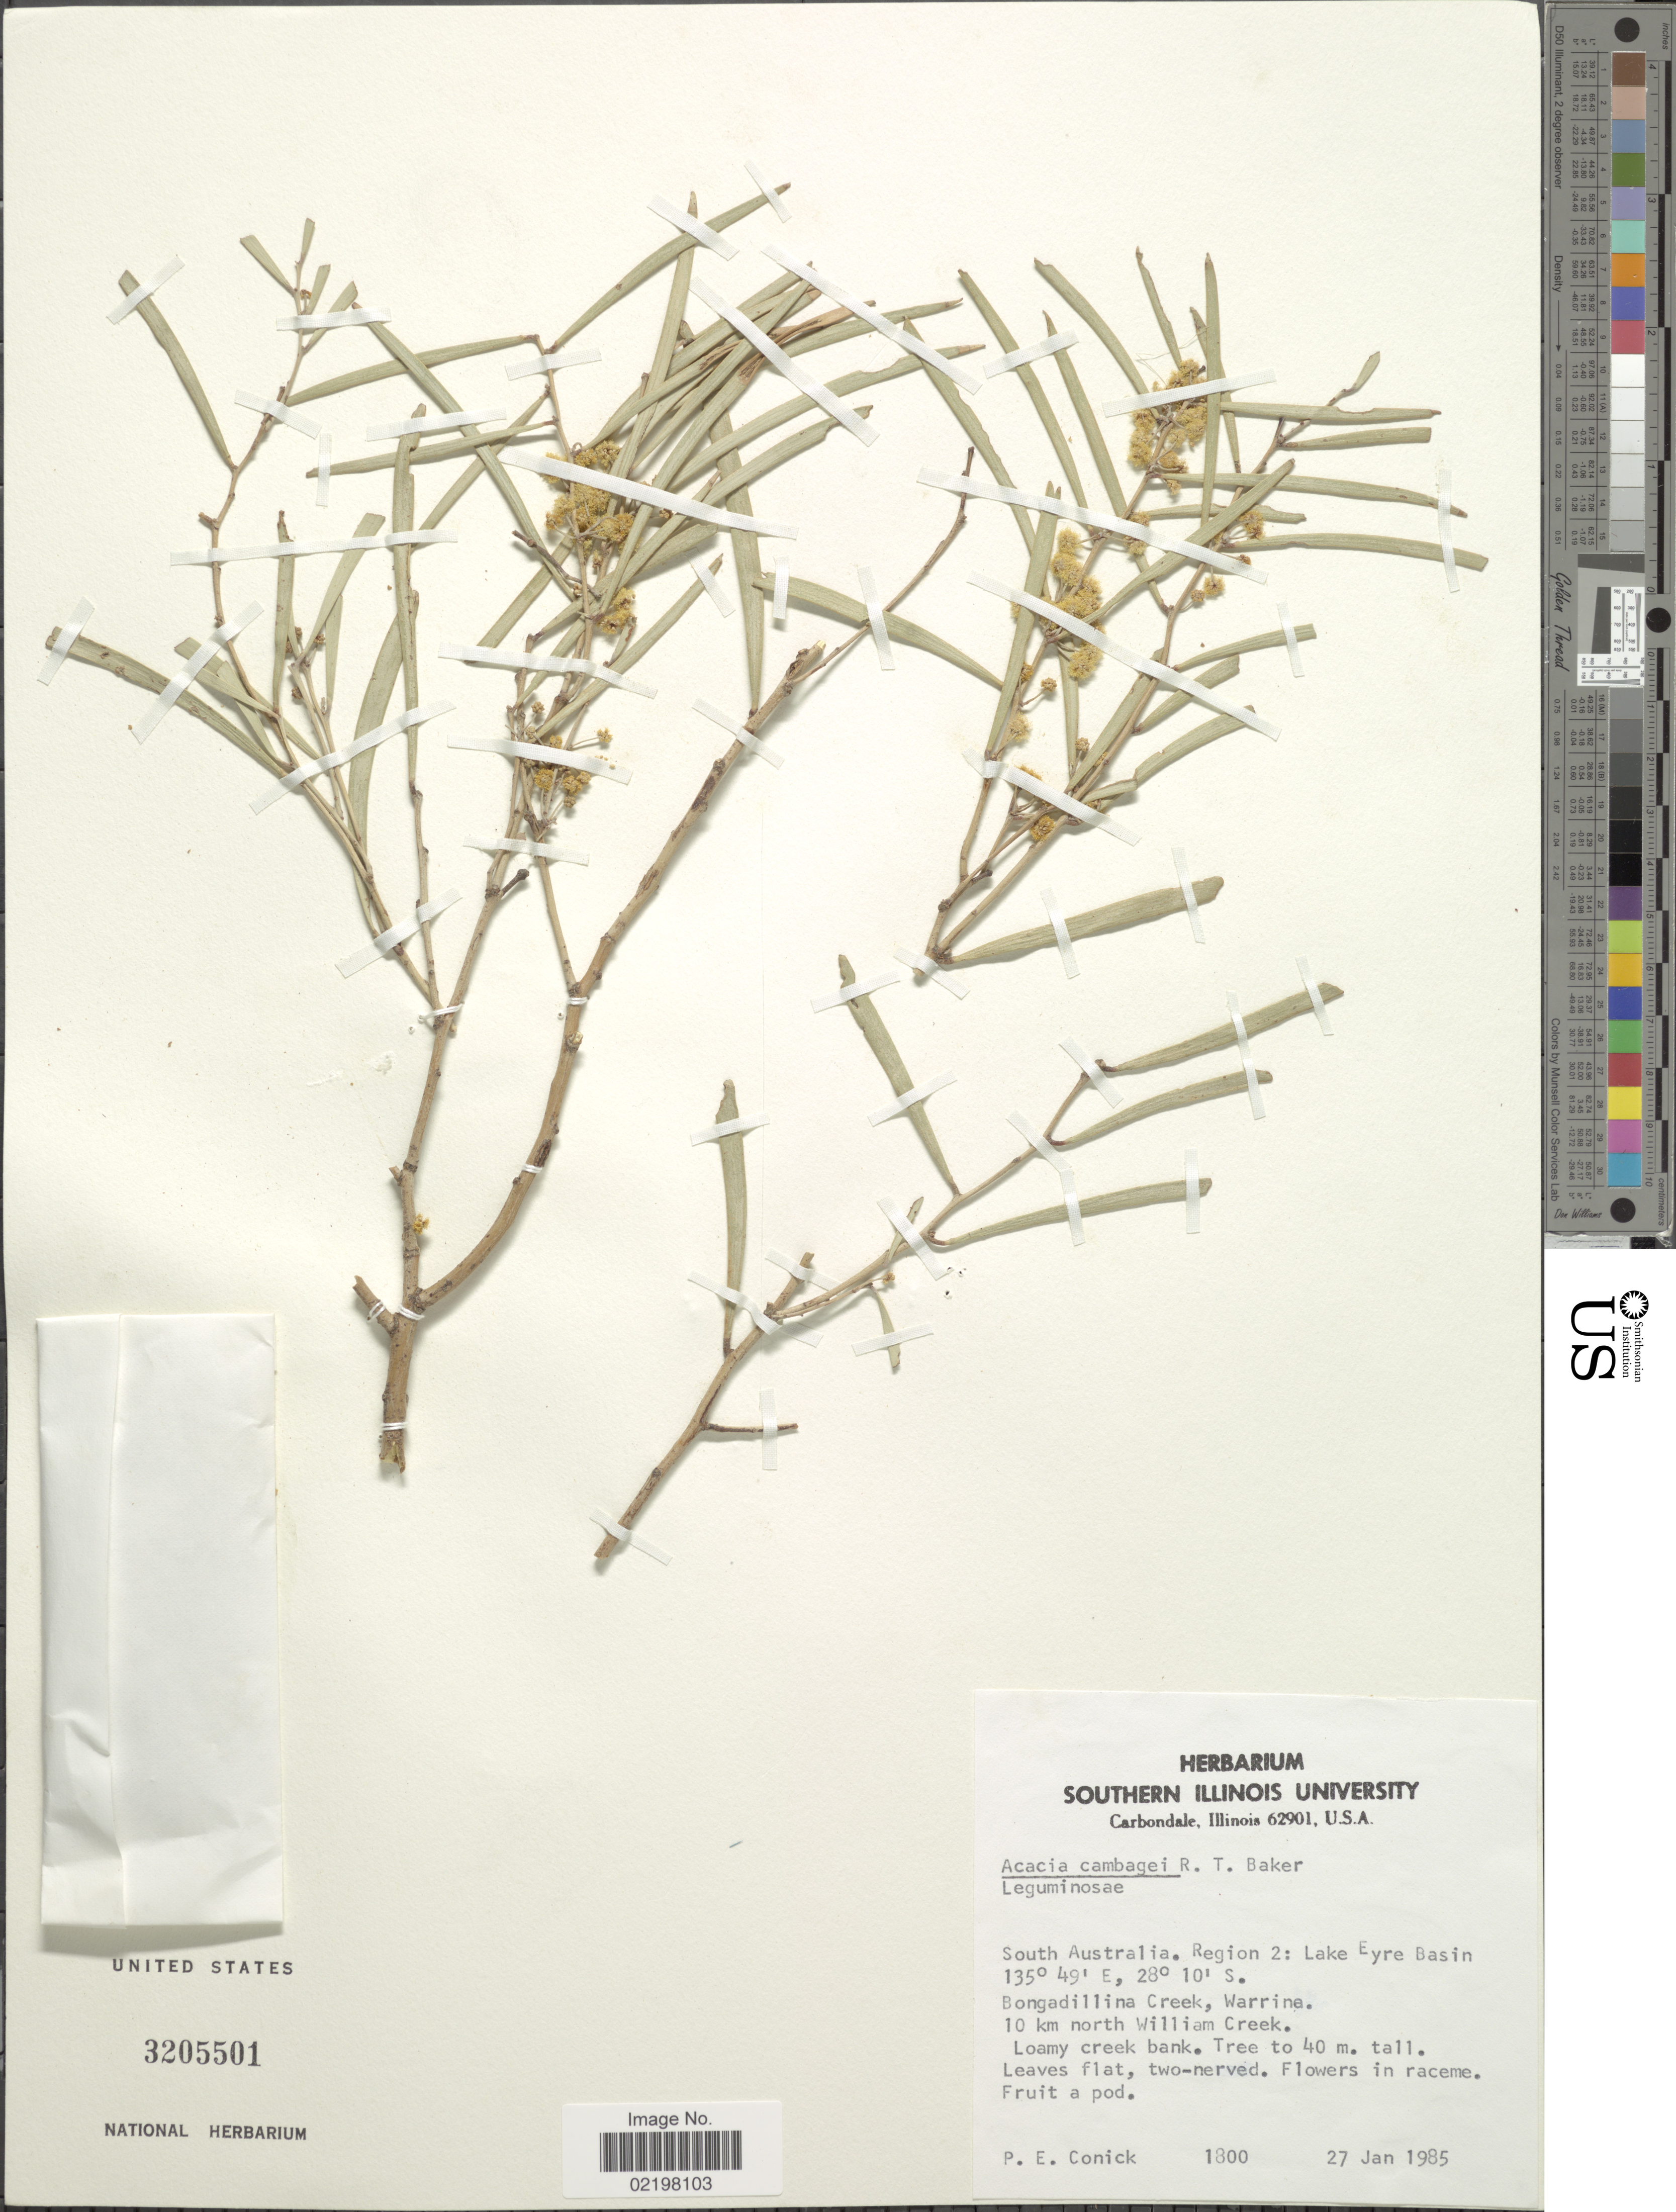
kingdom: Plantae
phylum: Tracheophyta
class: Magnoliopsida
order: Fabales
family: Fabaceae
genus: Acacia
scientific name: Acacia cambagei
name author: R.T. Baker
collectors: P. Conrick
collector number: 1800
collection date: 1985-01-27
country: Australia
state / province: South Australia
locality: South Australia, Region 2: Lake Eyre Basin, Bongadillina CReek, Warrina, 10 km north William Creek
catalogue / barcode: US 3205501